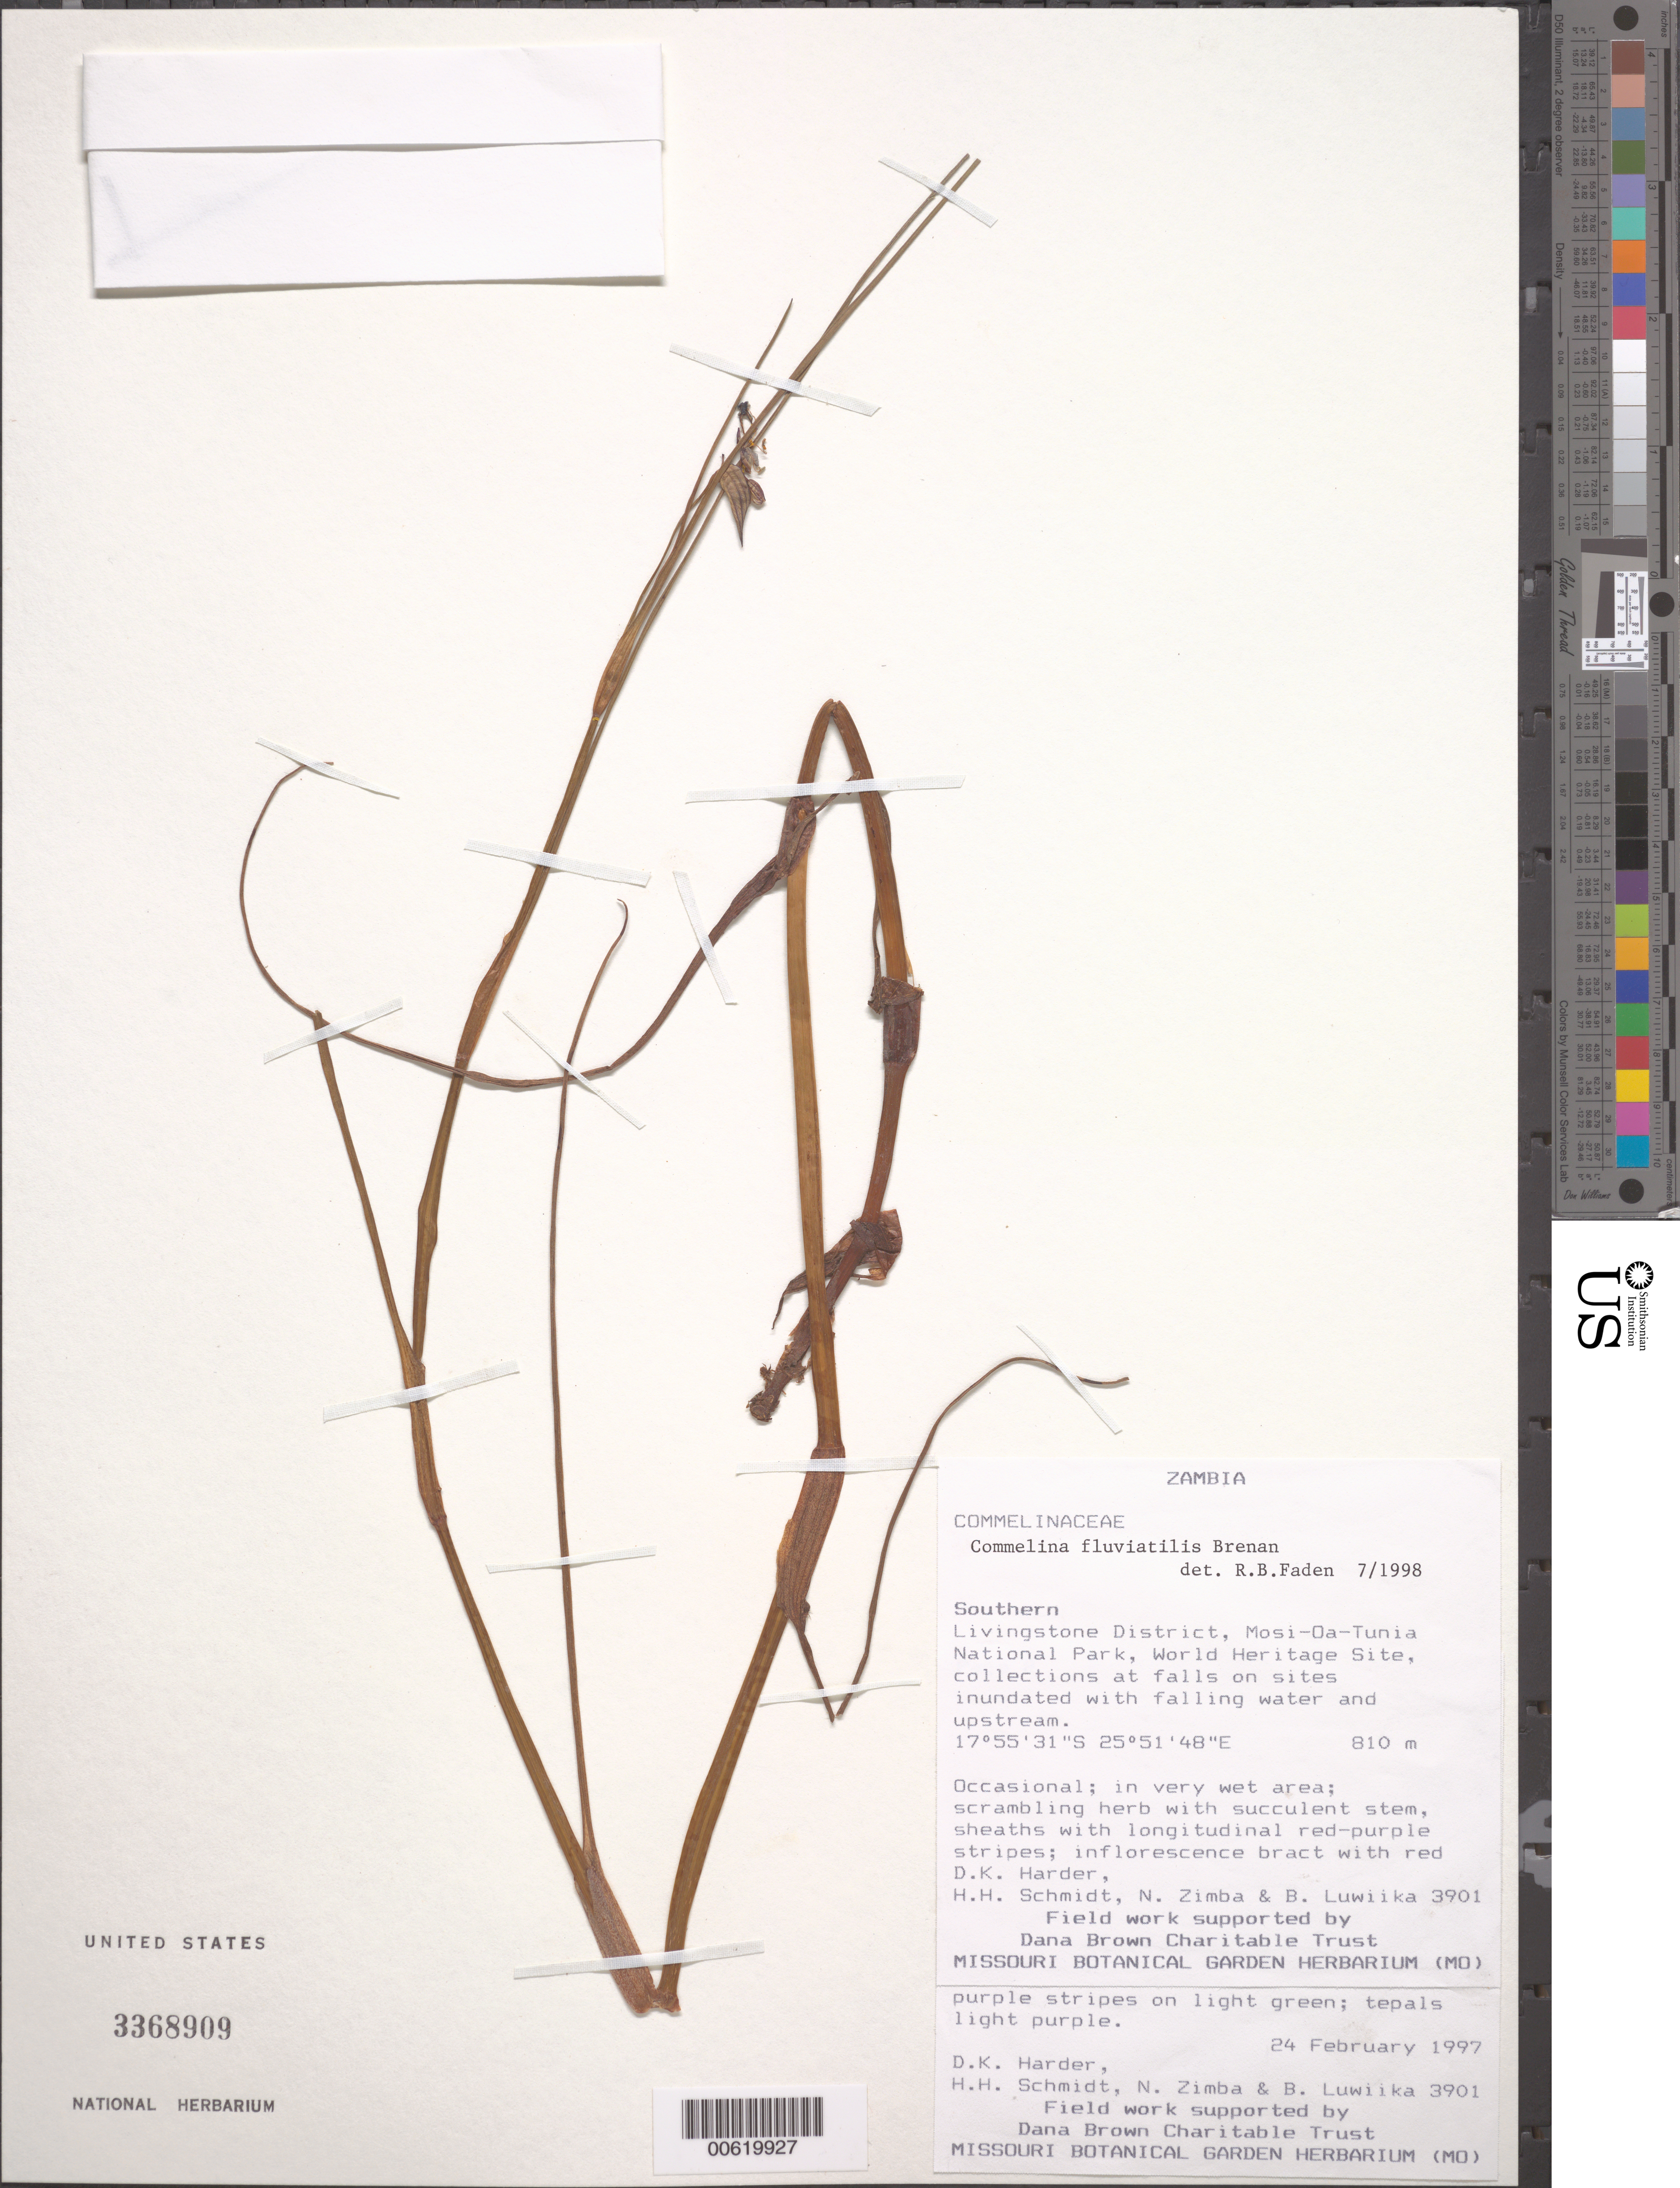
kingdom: Plantae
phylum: Tracheophyta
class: Liliopsida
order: Commelinales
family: Commelinaceae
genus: Commelina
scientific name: Commelina fluviatilis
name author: Brenan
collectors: D. Harder, H. H. Schmidt, N. B. Zimba & B. Luwiika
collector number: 3901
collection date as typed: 24 Feb 1997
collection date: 1997-02-24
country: Zambia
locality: Livingstone dist., mosi-oa-tunia national park, world heritage site.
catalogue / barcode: US 3368909